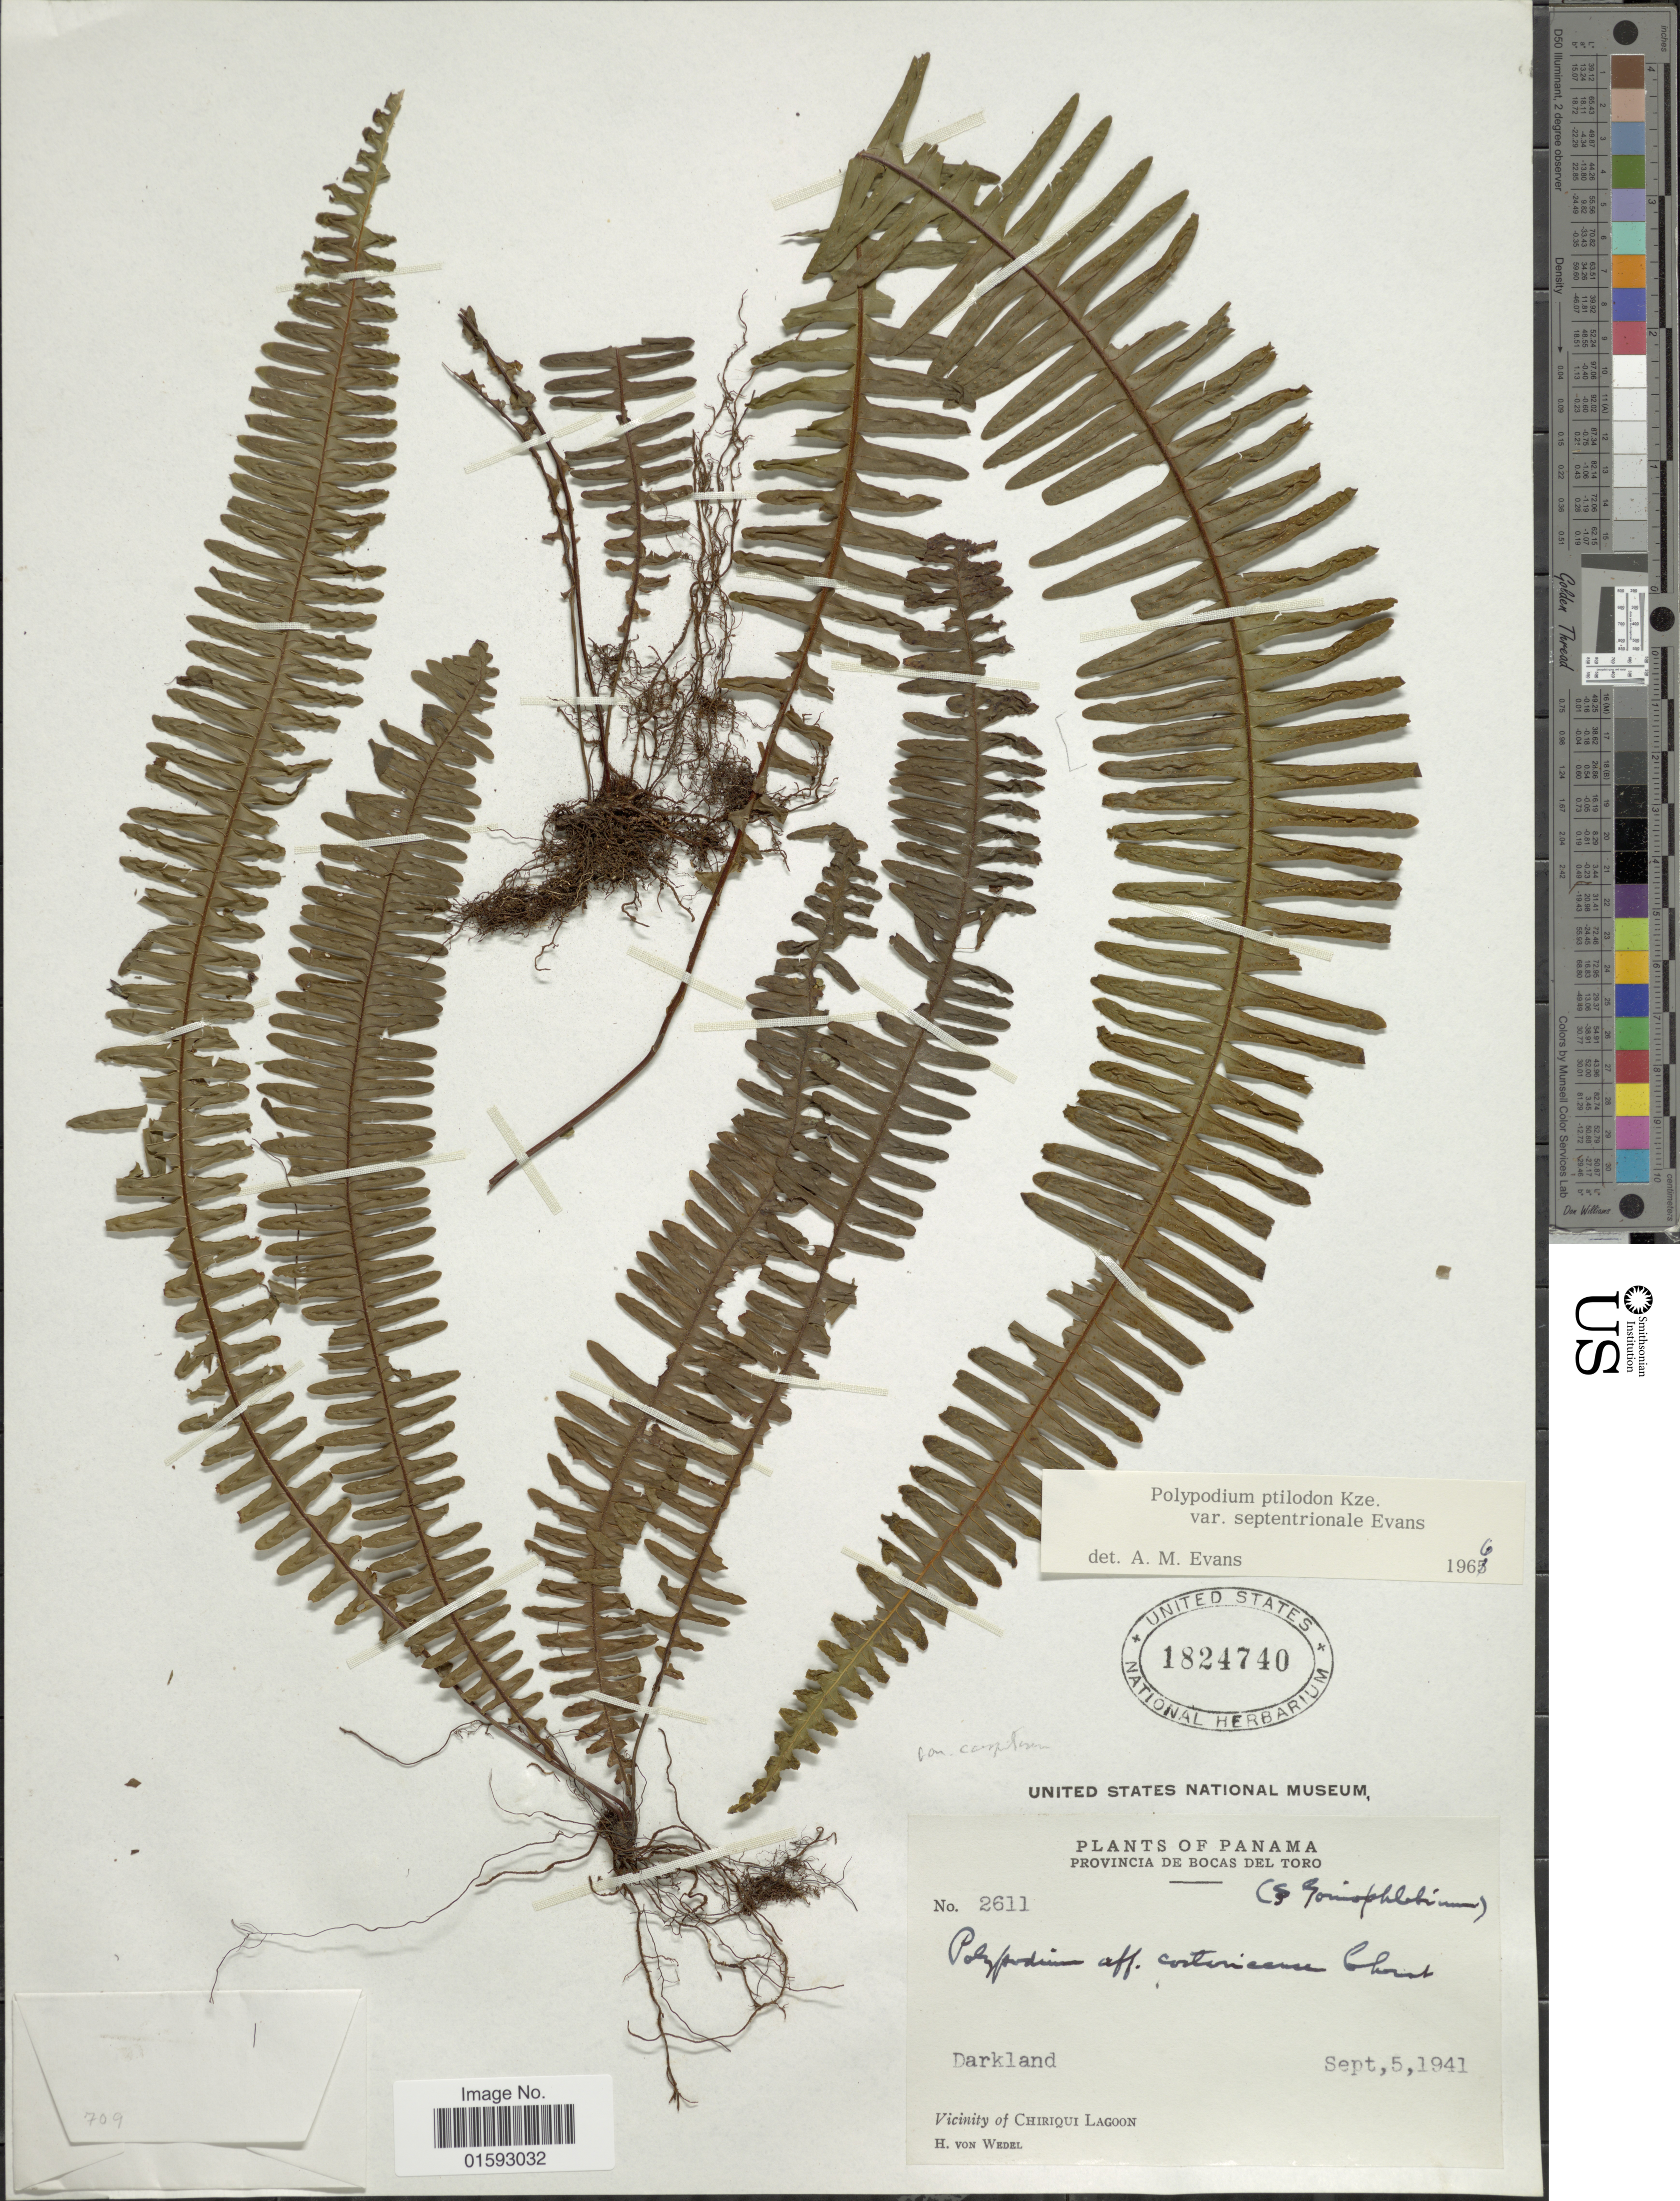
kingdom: Plantae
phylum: Tracheophyta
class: Polypodiopsida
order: Polypodiales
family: Polypodiaceae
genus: Pecluma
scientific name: Pecluma ptilodos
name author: (Kunze) Price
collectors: H. von Wedel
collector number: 2611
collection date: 1941-09-05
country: Panama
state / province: Bocas del Toro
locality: Darkland, Vicinity of Chiriqui Lagoon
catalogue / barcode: US 1824740